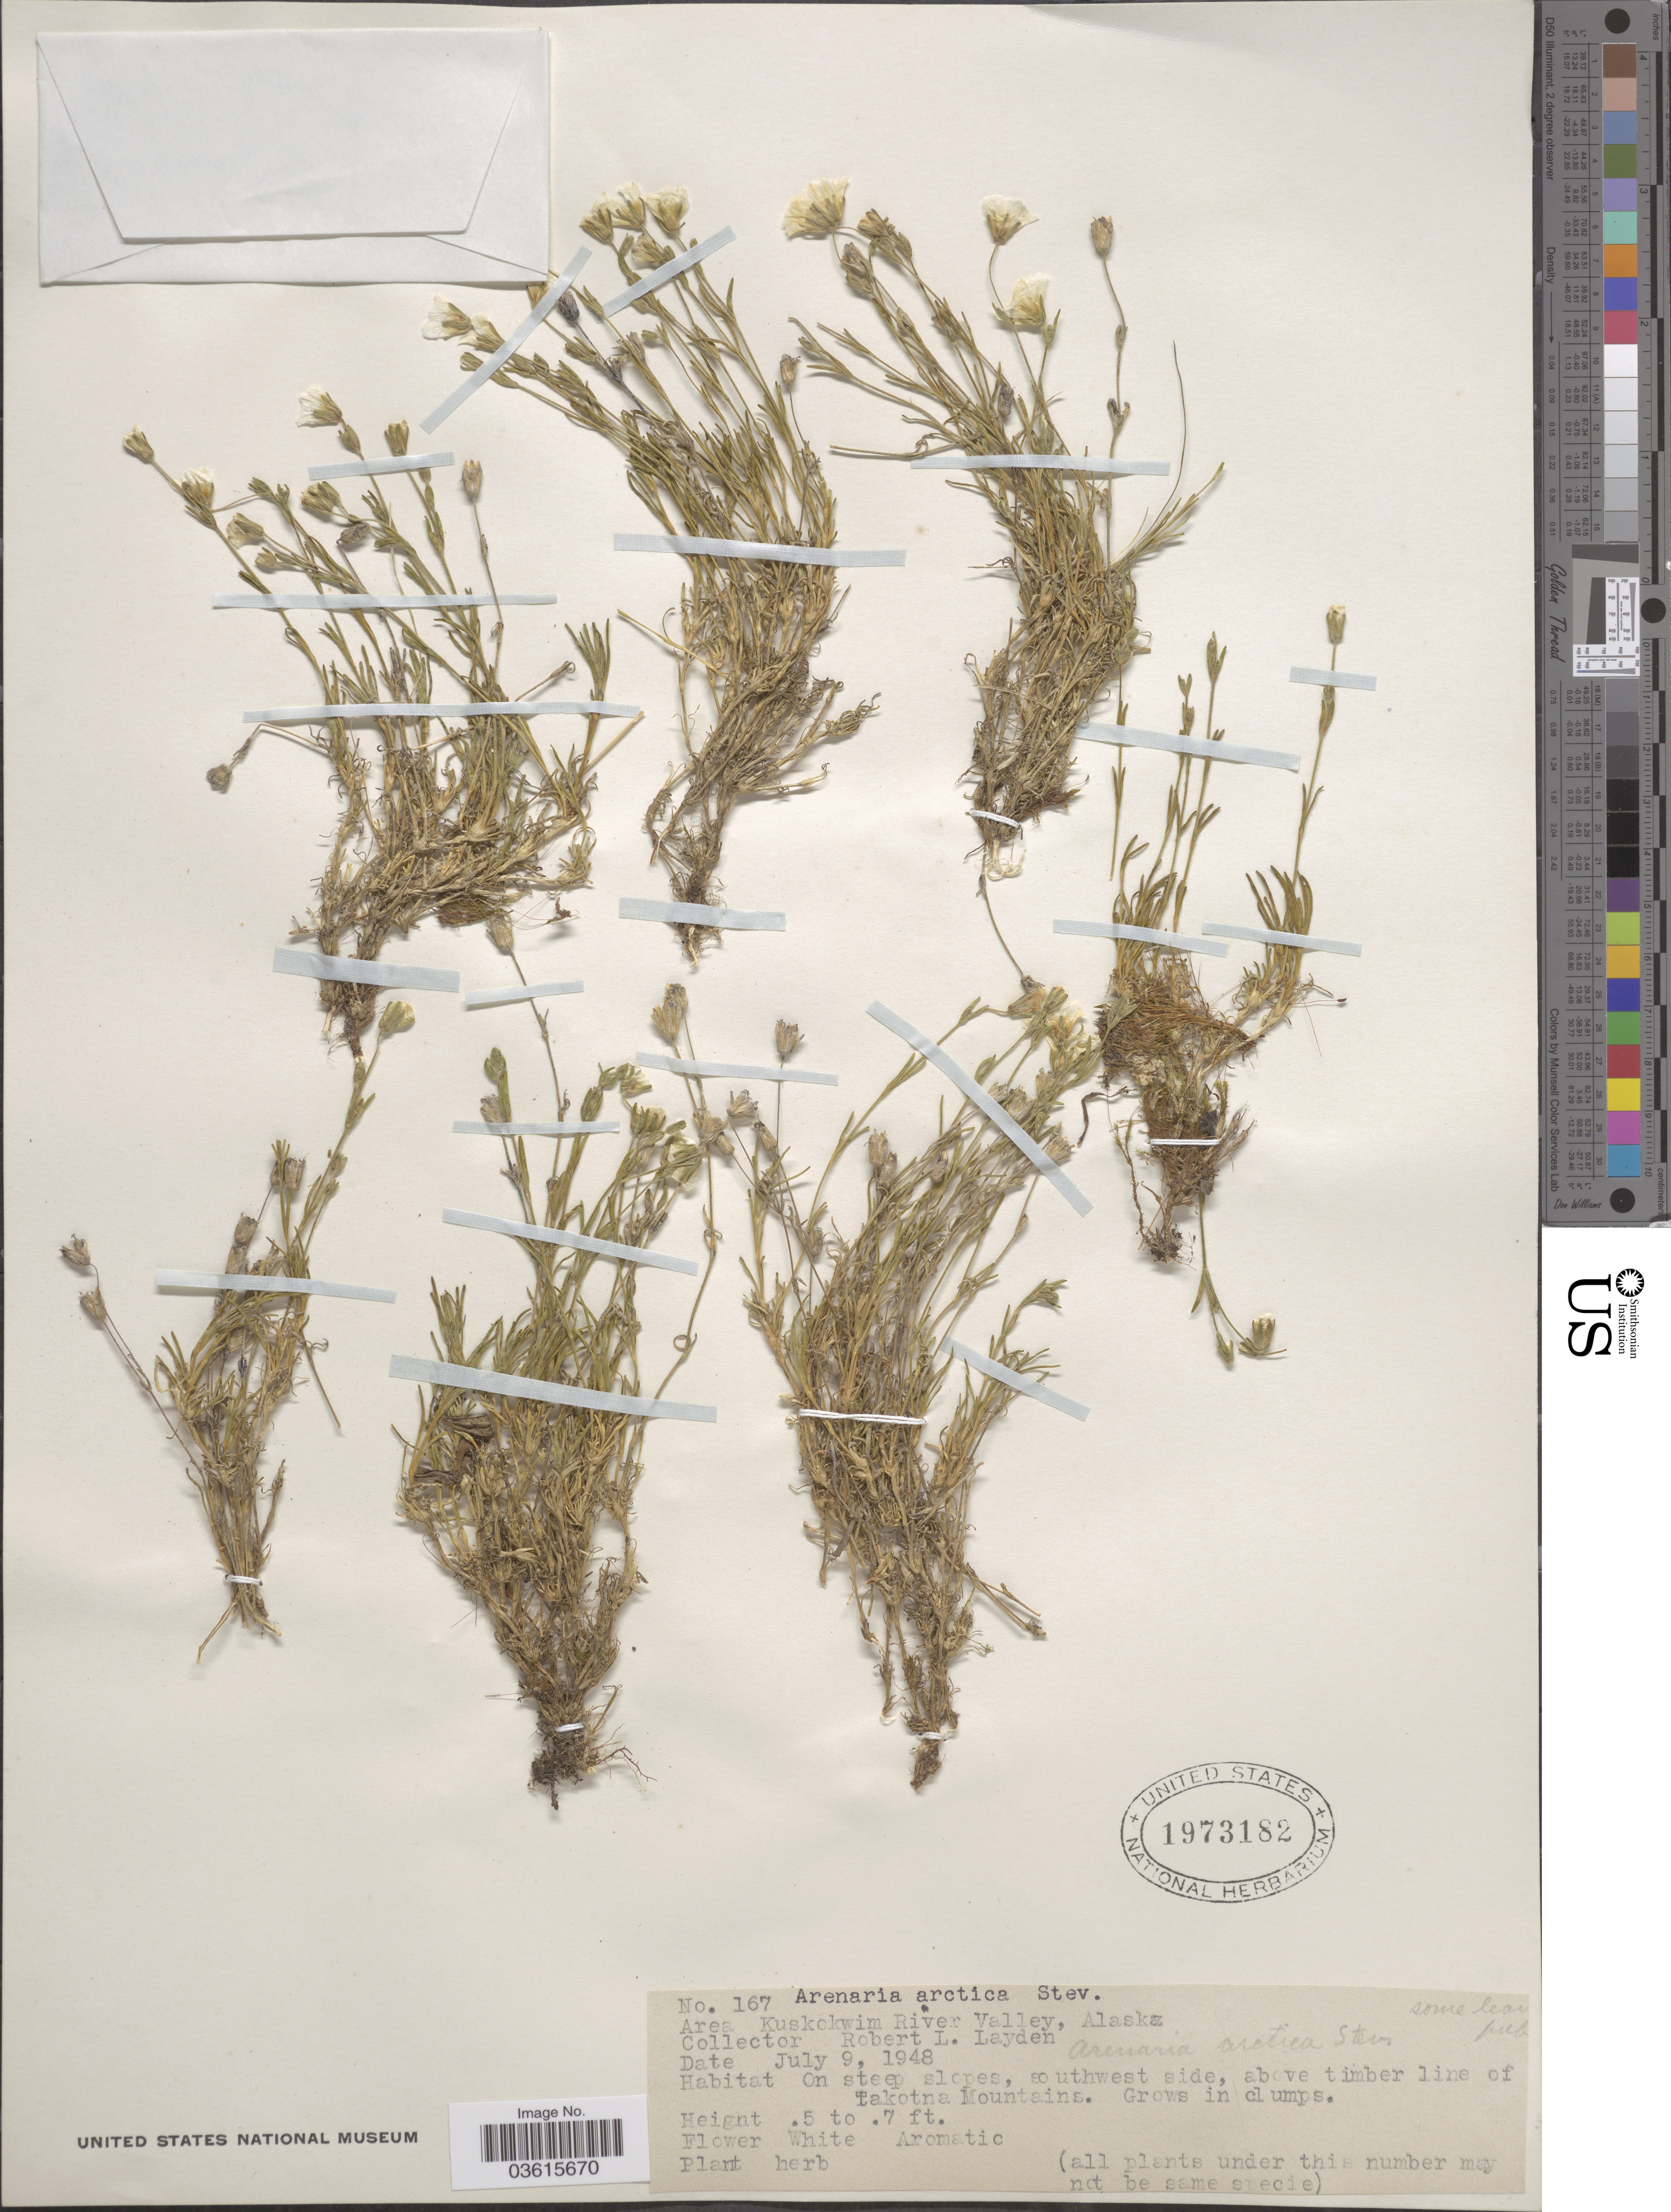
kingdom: Plantae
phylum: Tracheophyta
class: Magnoliopsida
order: Caryophyllales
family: Caryophyllaceae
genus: Cherleria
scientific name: Cherleria arctica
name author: (Steven ex Ser.) A.J. Moore & Dillenb.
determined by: Strong, M. T., (US), Smithsonian Institution - National Museum of Natural History (UNITED STATES)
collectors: R. Layden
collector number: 167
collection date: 1948-07-09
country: United States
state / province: Alaska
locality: Area Kuskokwim River Valley. On steep slopes, southwest side, above timber line of Takotna Mountains.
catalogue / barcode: US 1973182